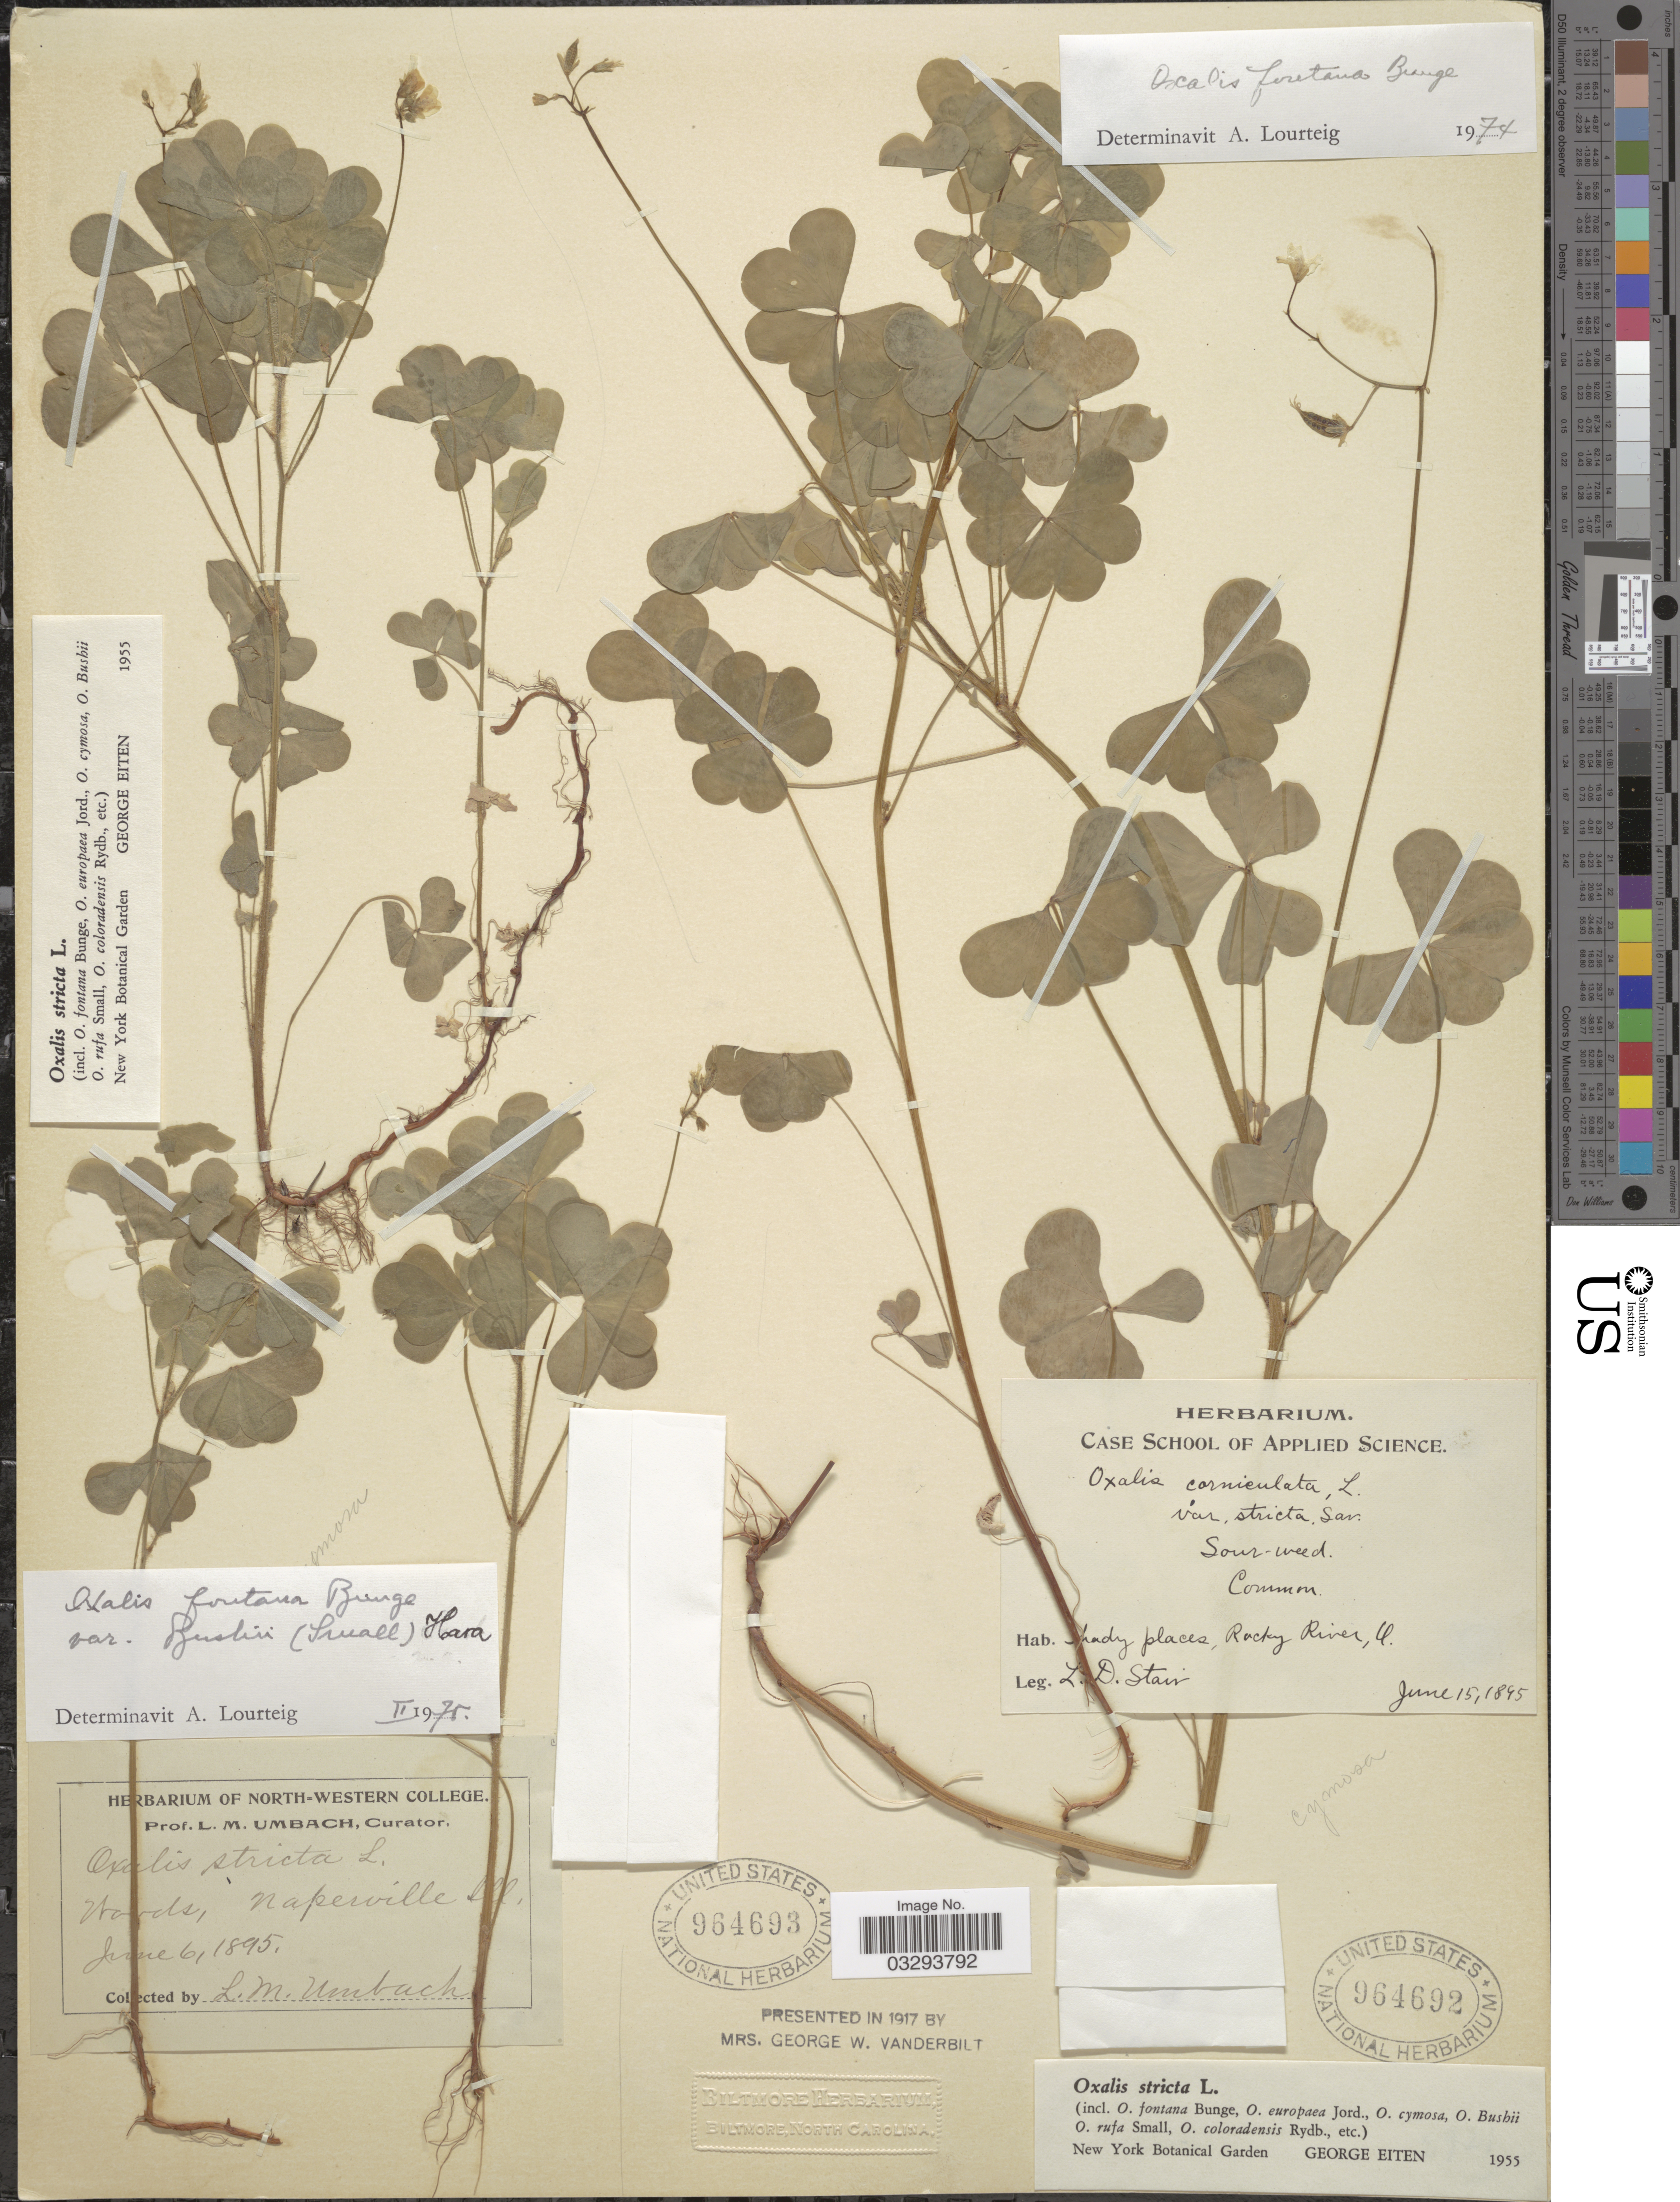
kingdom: Plantae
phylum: Tracheophyta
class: Magnoliopsida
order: Oxalidales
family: Oxalidaceae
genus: Oxalis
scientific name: Oxalis fontana var. bushii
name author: (Small) H. Hara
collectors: L. M. Umbach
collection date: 1895-06-06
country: United States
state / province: Illinois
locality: Naperville.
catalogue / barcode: US 964693-2